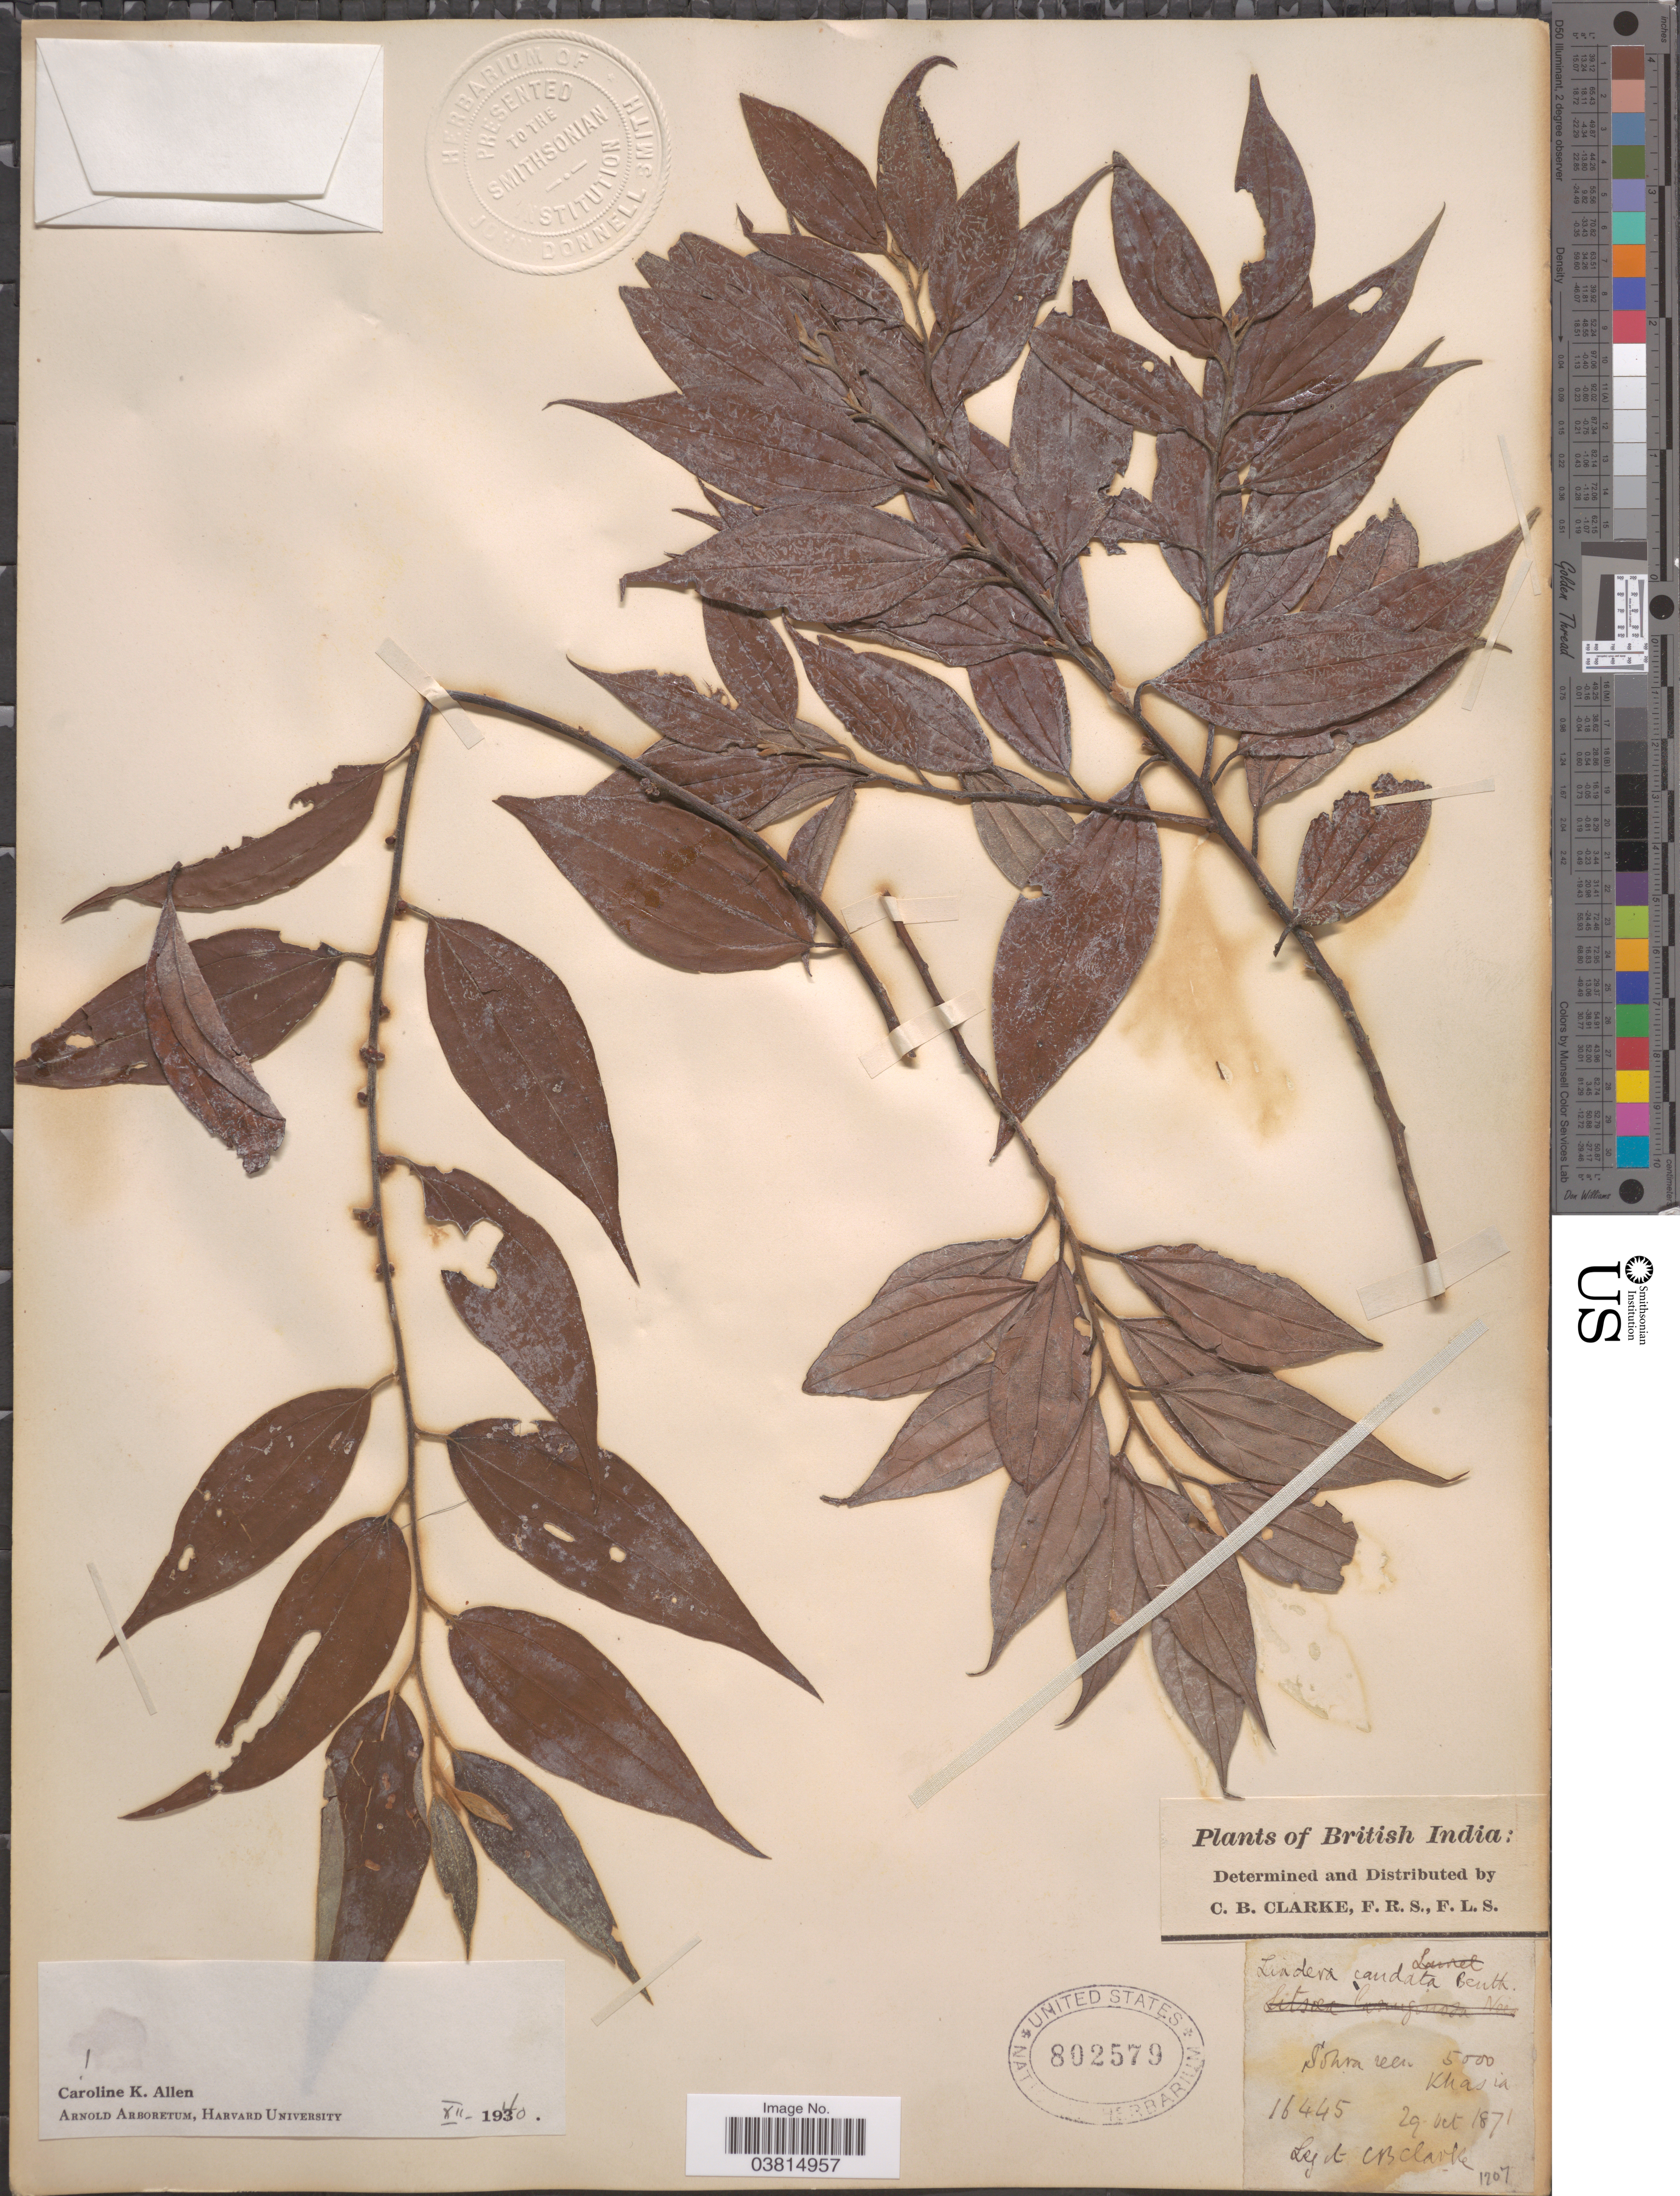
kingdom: Plantae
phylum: Tracheophyta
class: Magnoliopsida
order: Laurales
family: Lauraceae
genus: Lindera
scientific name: Lindera caudata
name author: (Nees) Hook. f.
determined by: Allen, C. K.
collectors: C. B. Clarke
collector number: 16445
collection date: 1871-10-29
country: India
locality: British India. Sohra reen [interpreted]. Khasia.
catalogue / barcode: US 802579